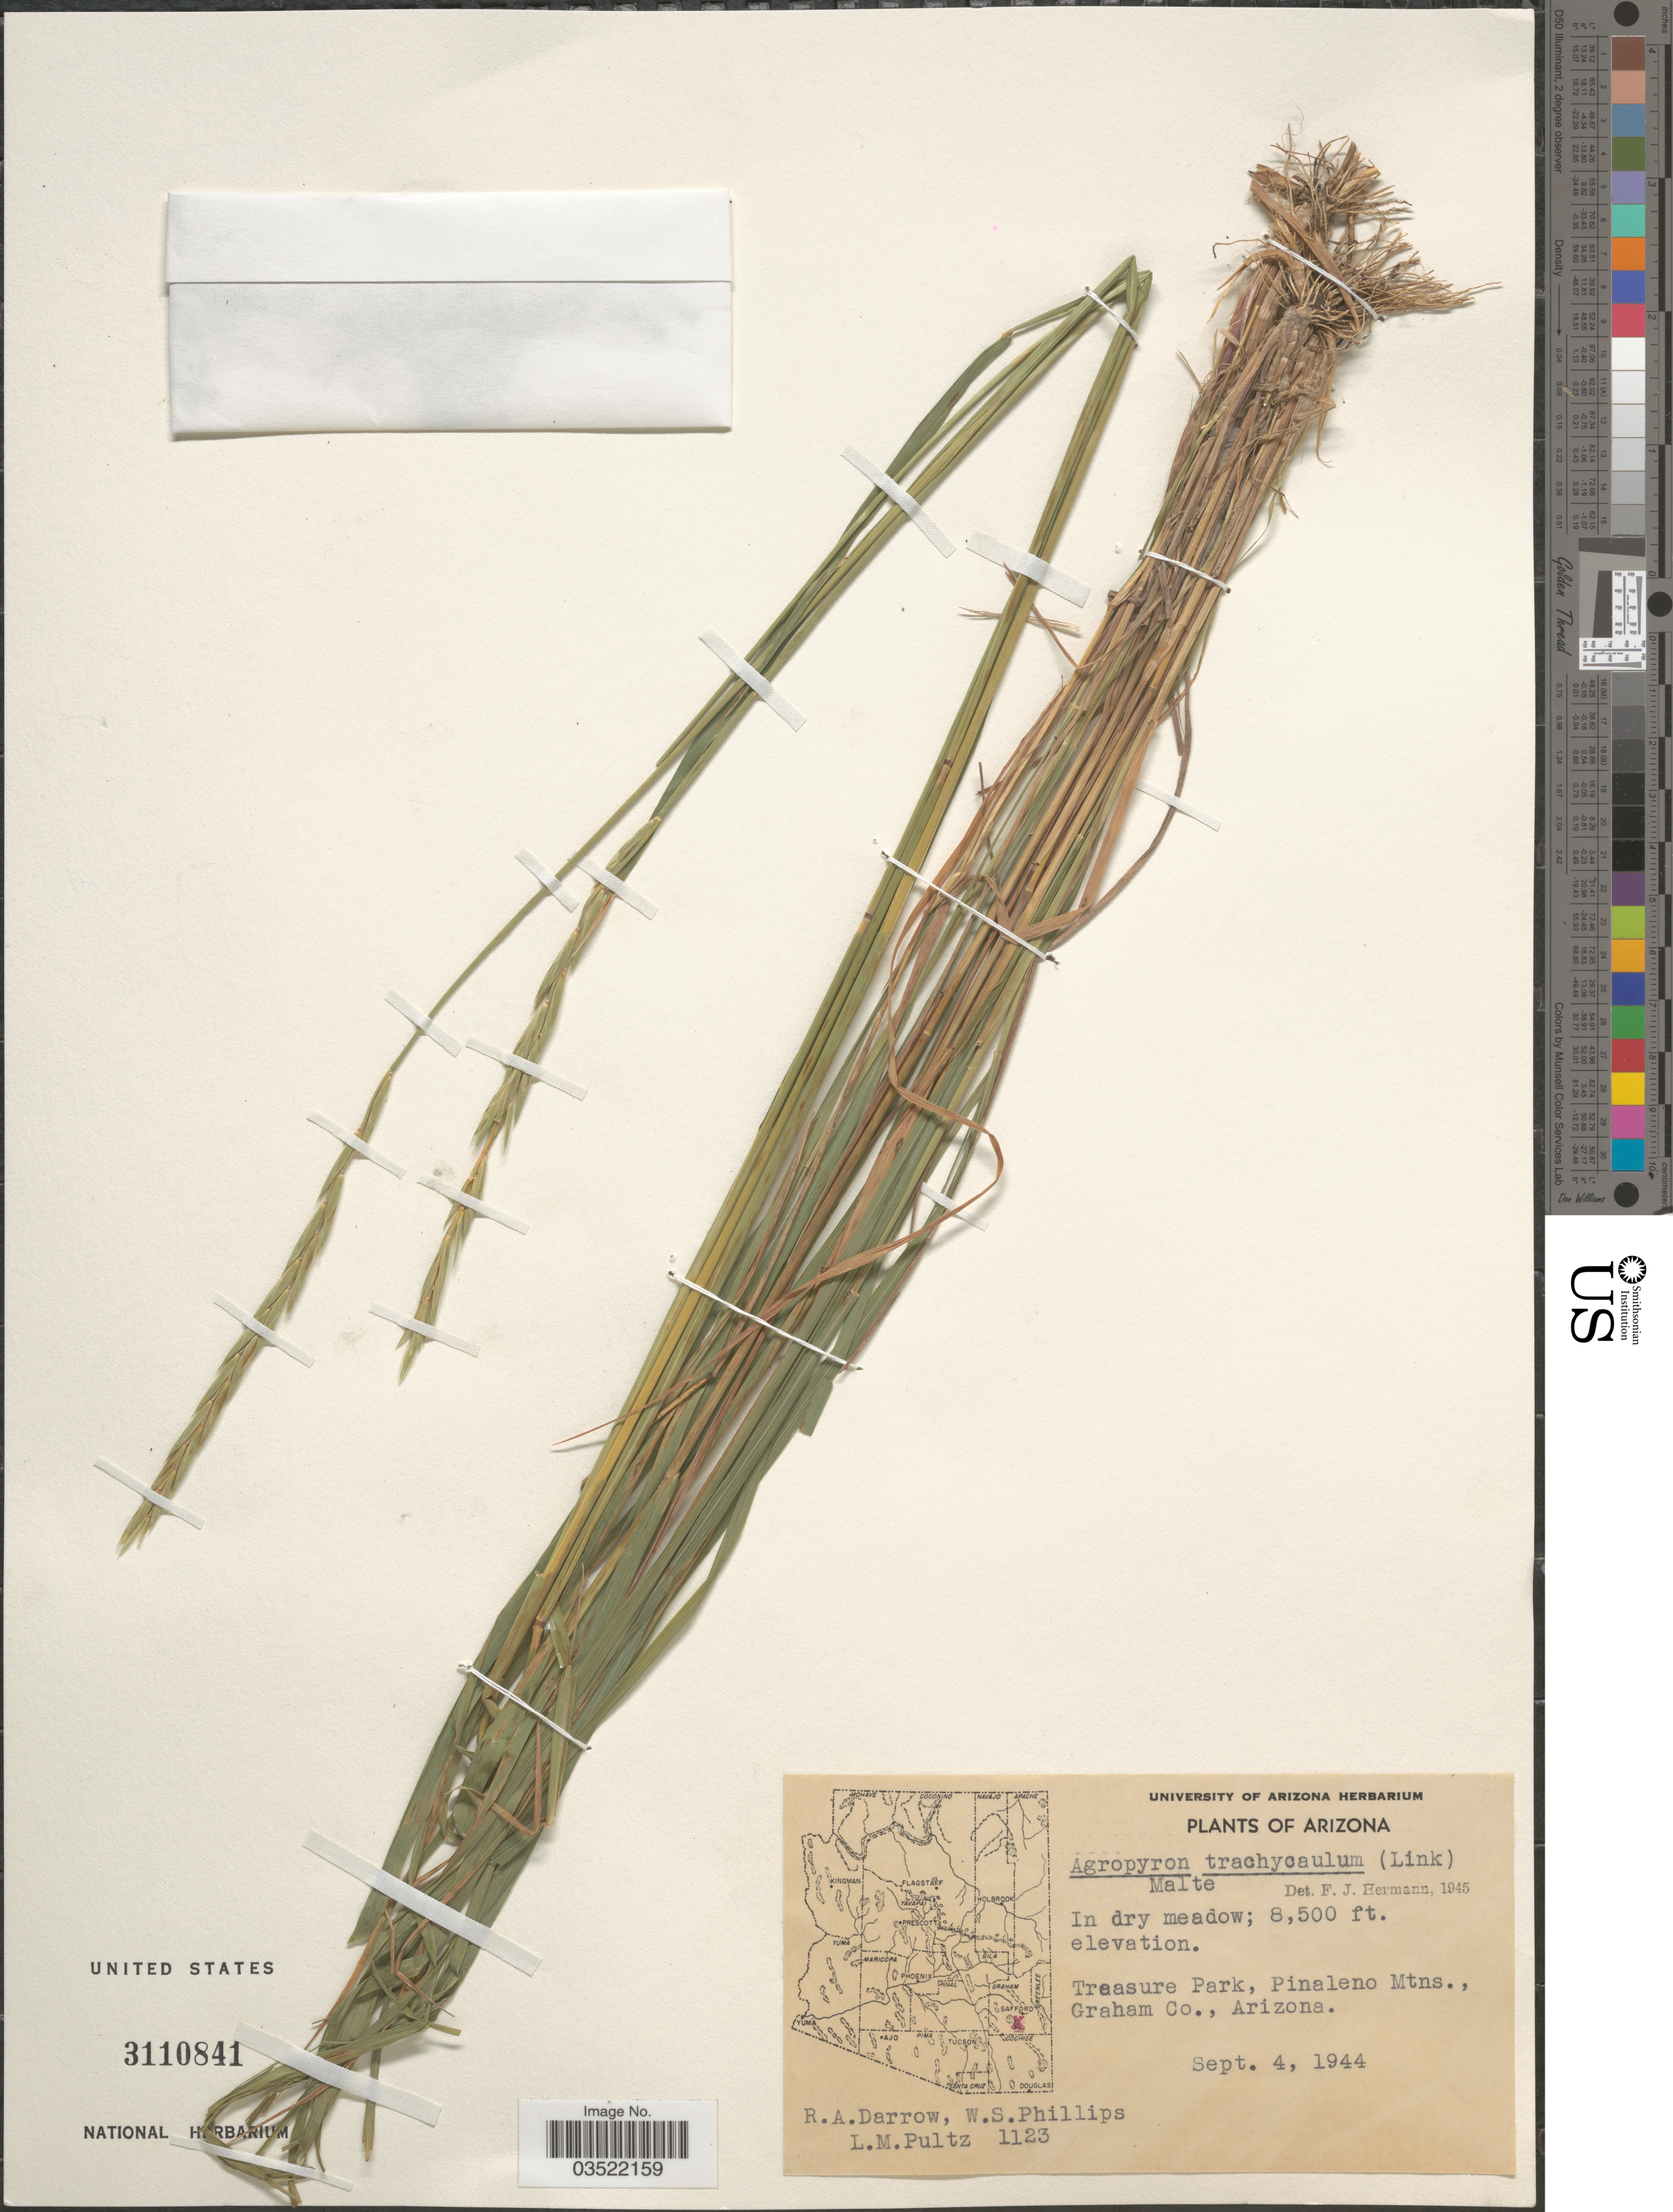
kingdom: Plantae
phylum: Tracheophyta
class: Liliopsida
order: Poales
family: Poaceae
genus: Elymus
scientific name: Elymus trachycaulus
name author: (Link) Gould ex Shinners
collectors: R. A. Darrow, W. S. Phillips & L. Pultz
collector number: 1123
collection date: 1944-09-04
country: United States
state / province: Arizona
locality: Treasure Park, Pinaleno Mtns., Graham Co.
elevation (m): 2591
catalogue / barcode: US 3110841